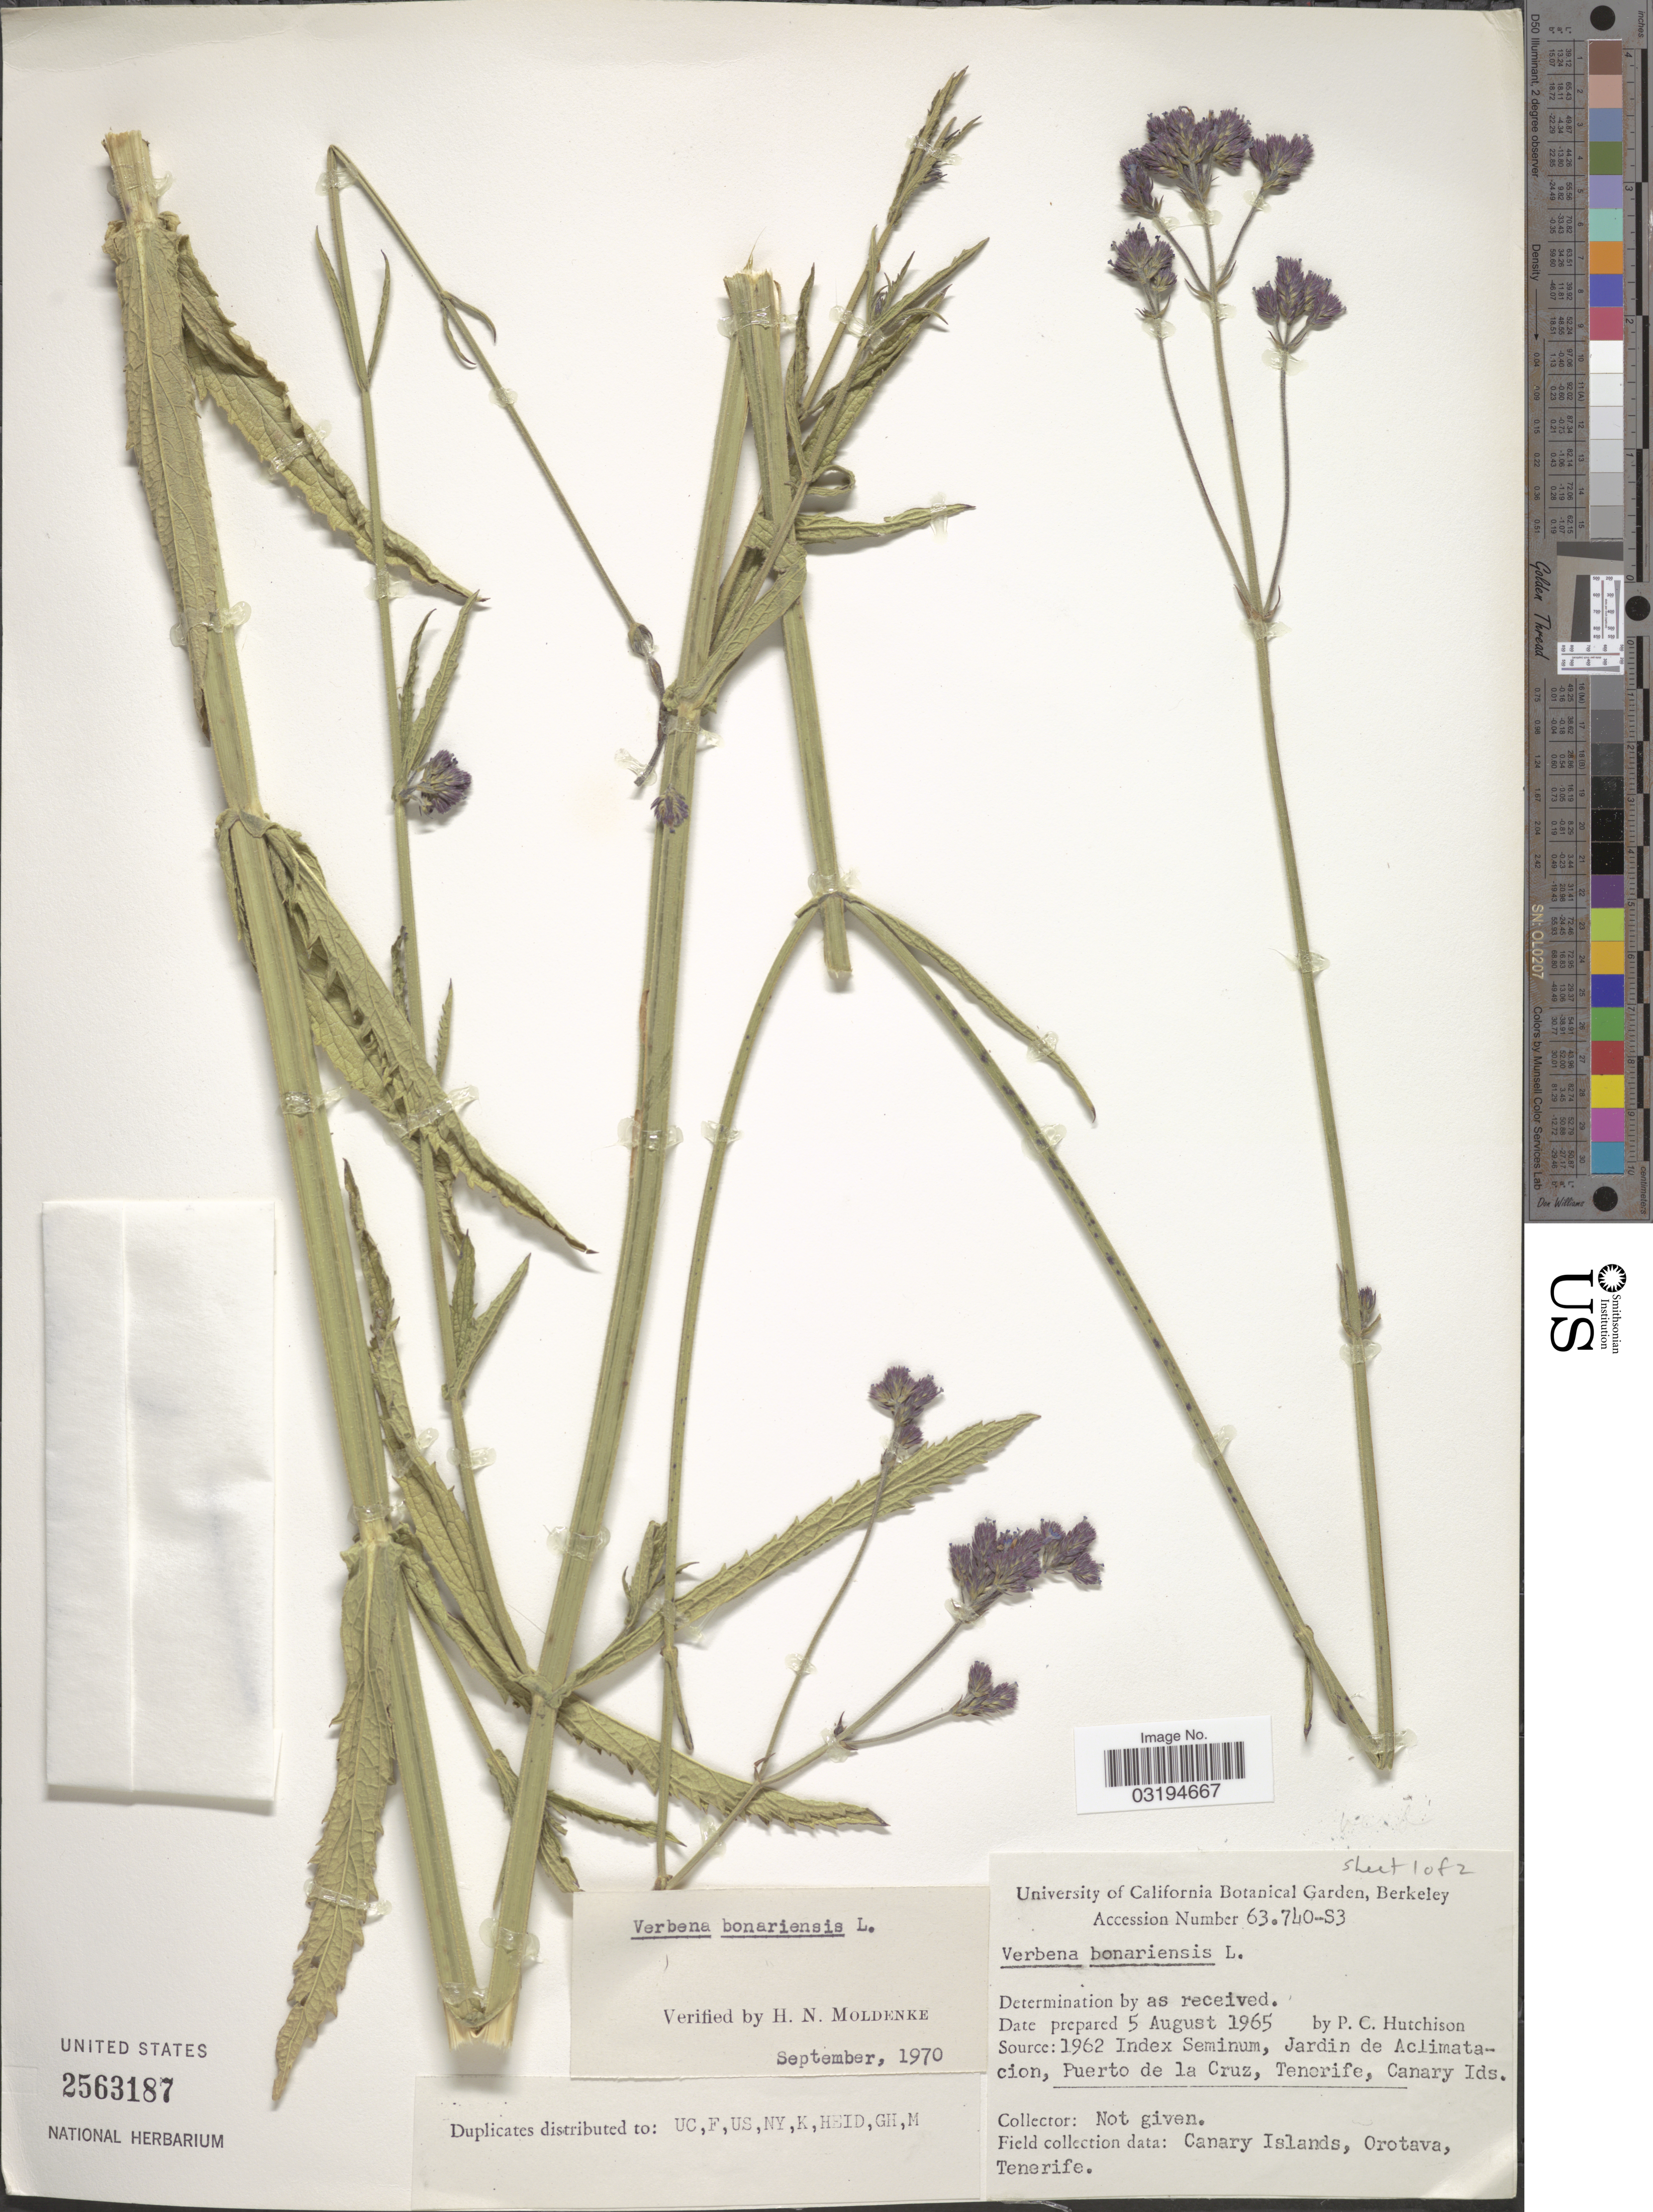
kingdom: Plantae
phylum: Tracheophyta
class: Magnoliopsida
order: Lamiales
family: Verbenaceae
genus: Verbena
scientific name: Verbena bonariensis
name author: L.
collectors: P. C. Hutchison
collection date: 1965-08-05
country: United States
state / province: California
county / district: Alameda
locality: University of California Botanical Garden, Berkeley.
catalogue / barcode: US 2563187